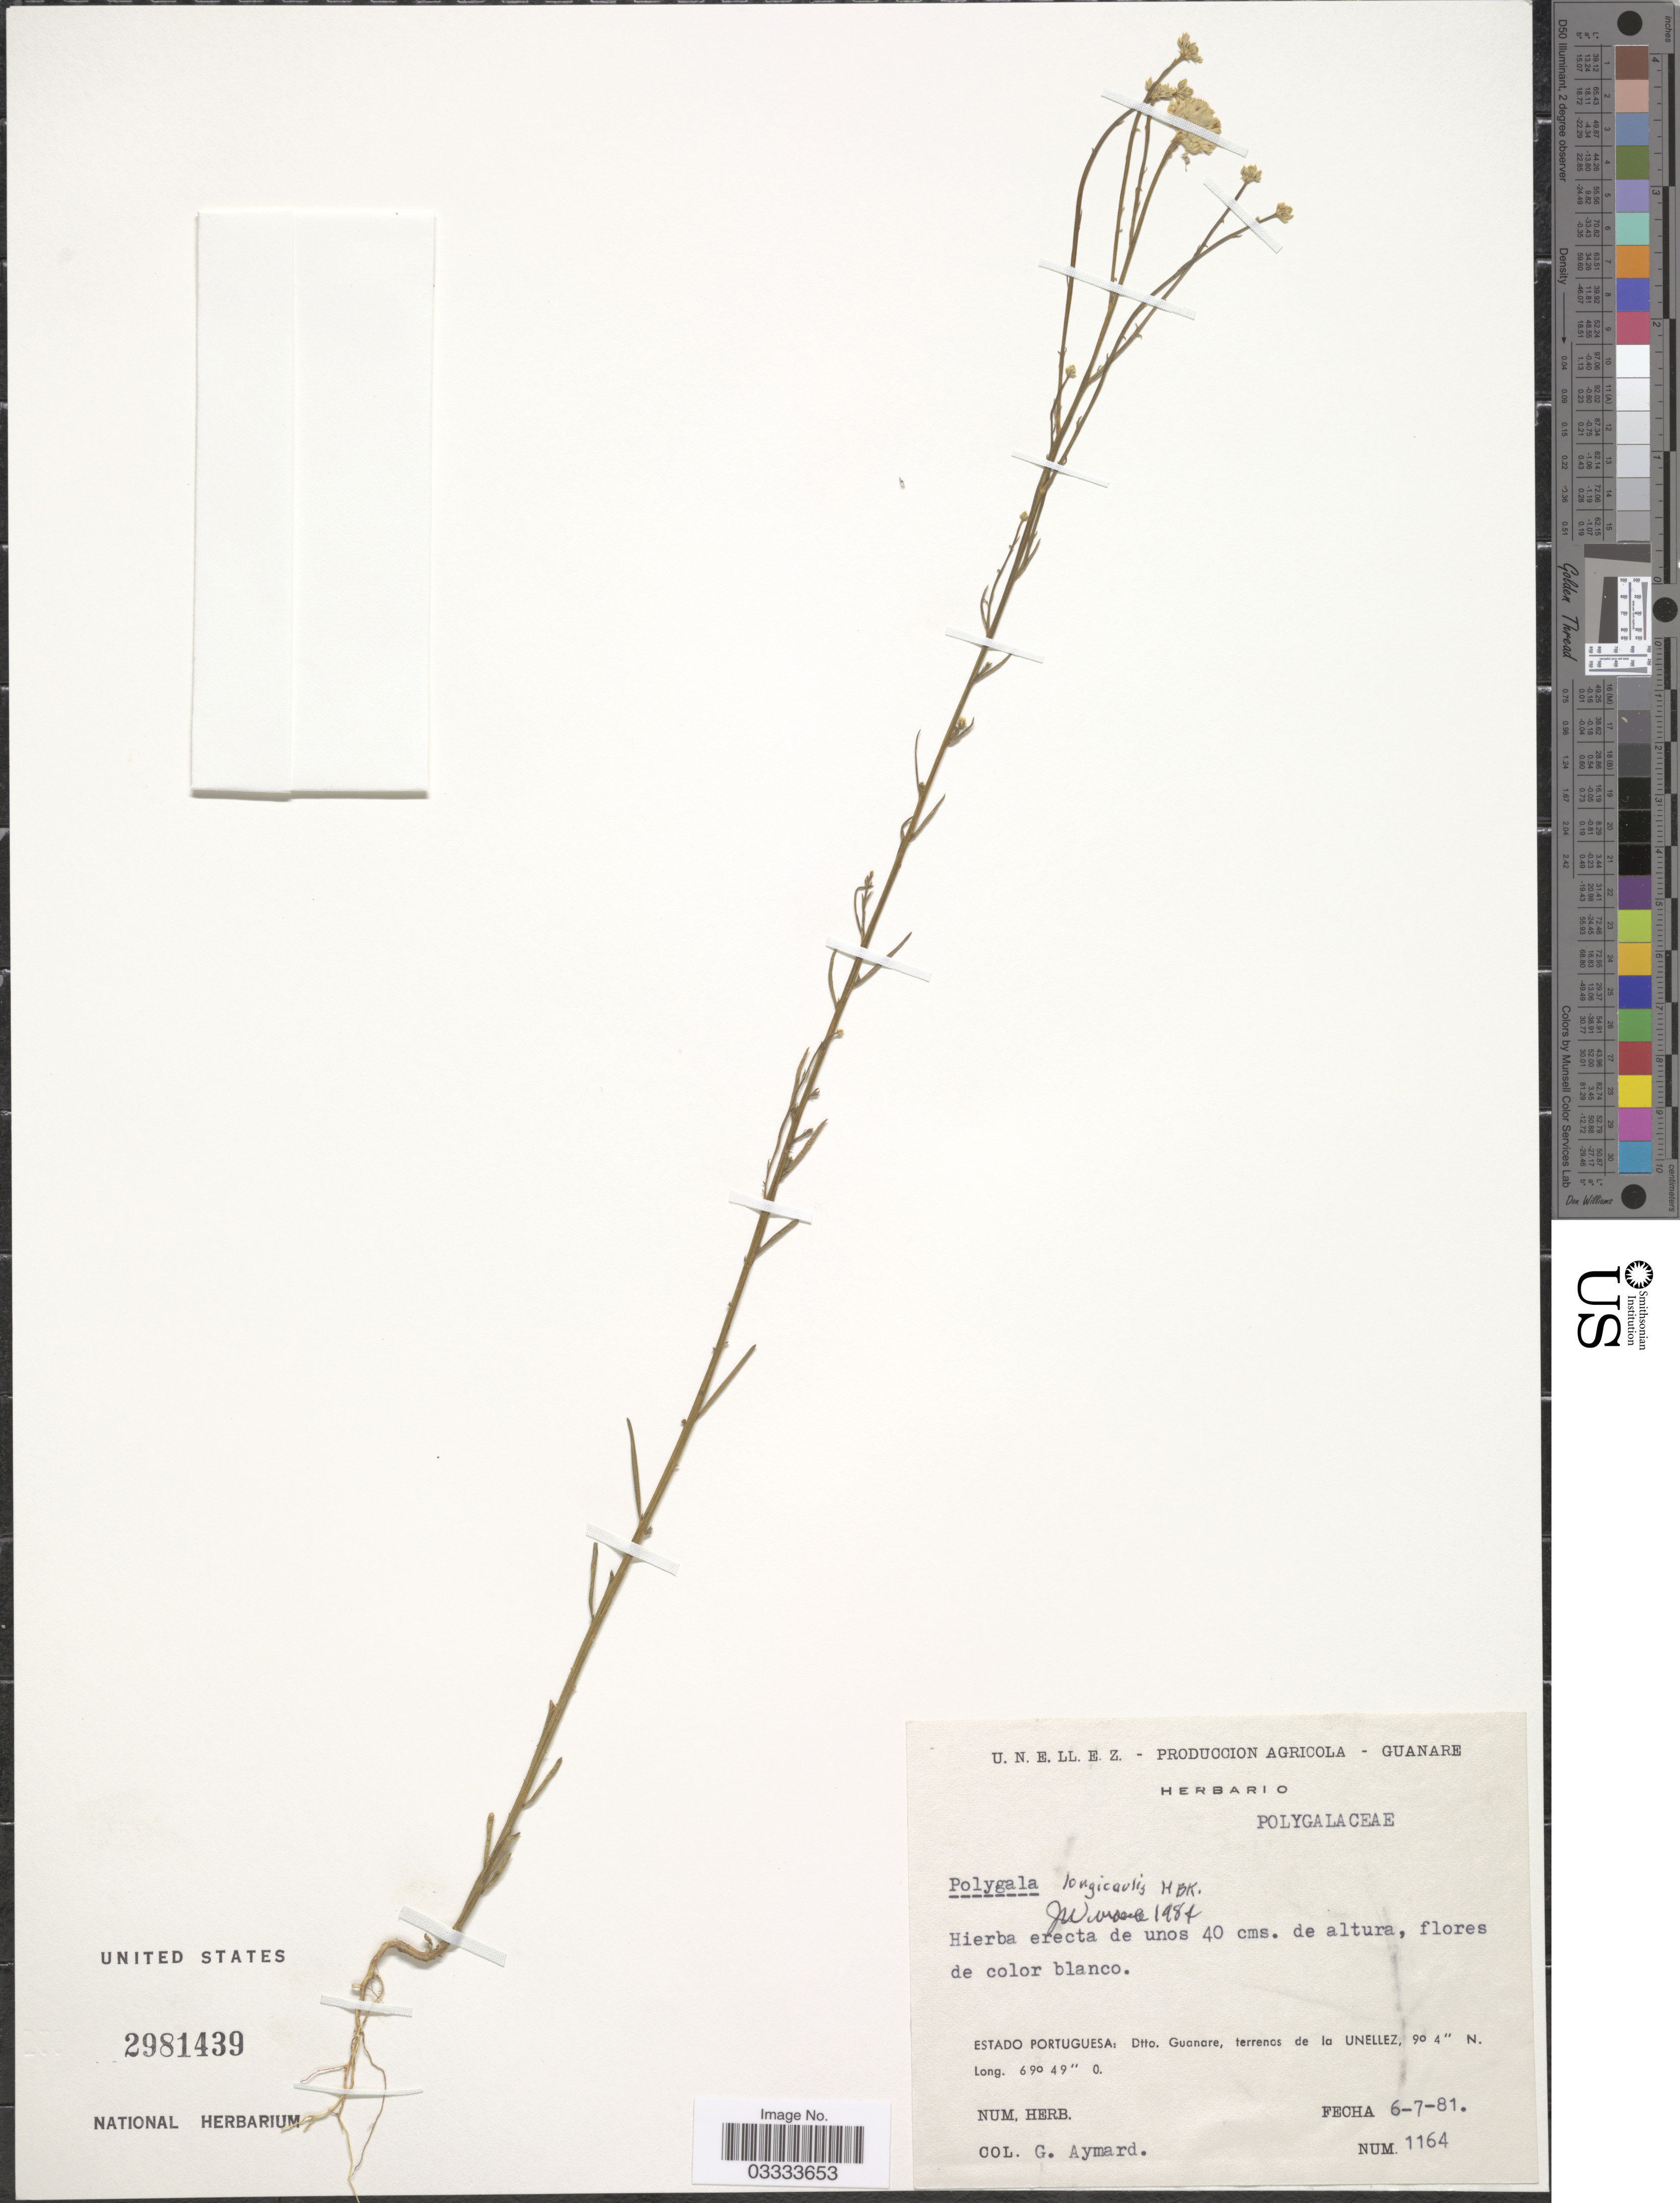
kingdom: Plantae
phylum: Tracheophyta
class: Magnoliopsida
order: Fabales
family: Polygalaceae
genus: Polygala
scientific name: Polygala longicaulis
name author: Kunth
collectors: G. A. Aymard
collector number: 1164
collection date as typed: Transcribed d/m/y: 6/7/81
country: Venezuela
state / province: Portuguesa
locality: Dtto. Guanare, terrenos de la Unellez.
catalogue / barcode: US 2981439